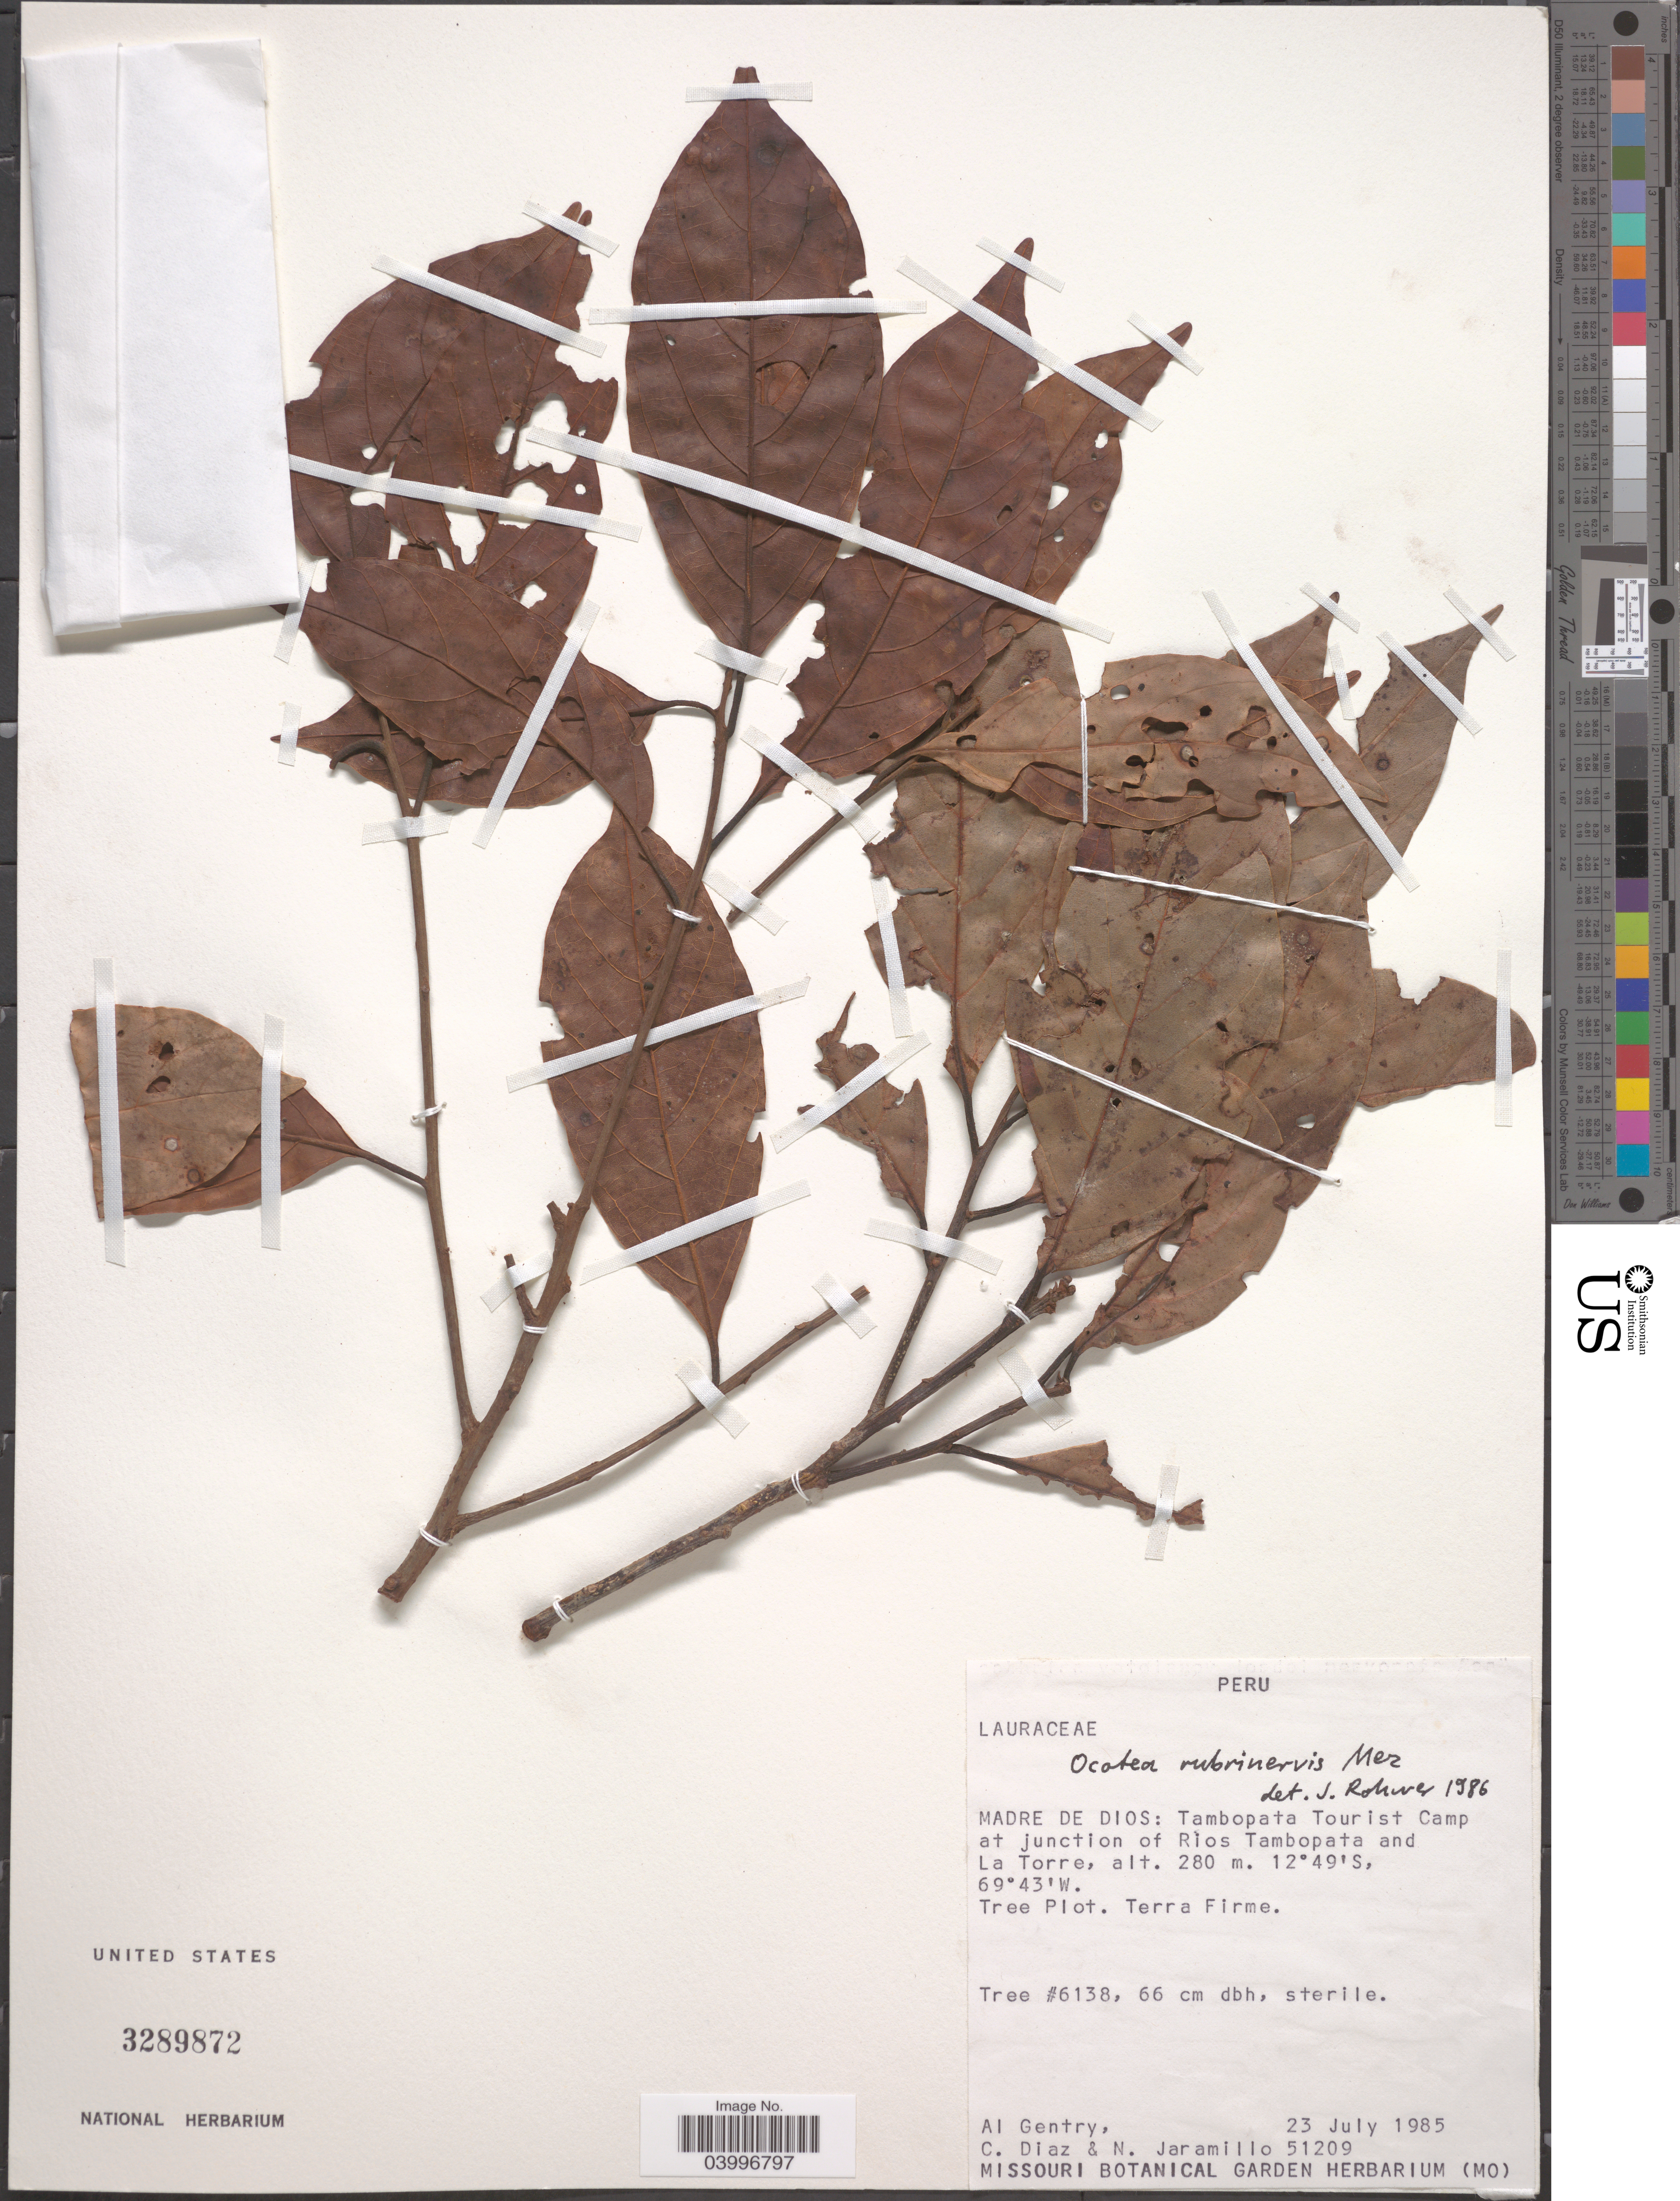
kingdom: Plantae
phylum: Tracheophyta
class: Magnoliopsida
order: Laurales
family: Lauraceae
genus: Ocotea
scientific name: Ocotea rubrinervis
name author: Mez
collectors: A. H. Gentry, C. Díaz & N. Jaramillo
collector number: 51209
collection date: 1985-07-23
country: Peru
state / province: Madre de Dios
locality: Tampopata Tourist Camp at junction of Rios Tamnopata and La Torre.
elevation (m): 280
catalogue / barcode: US 3289872